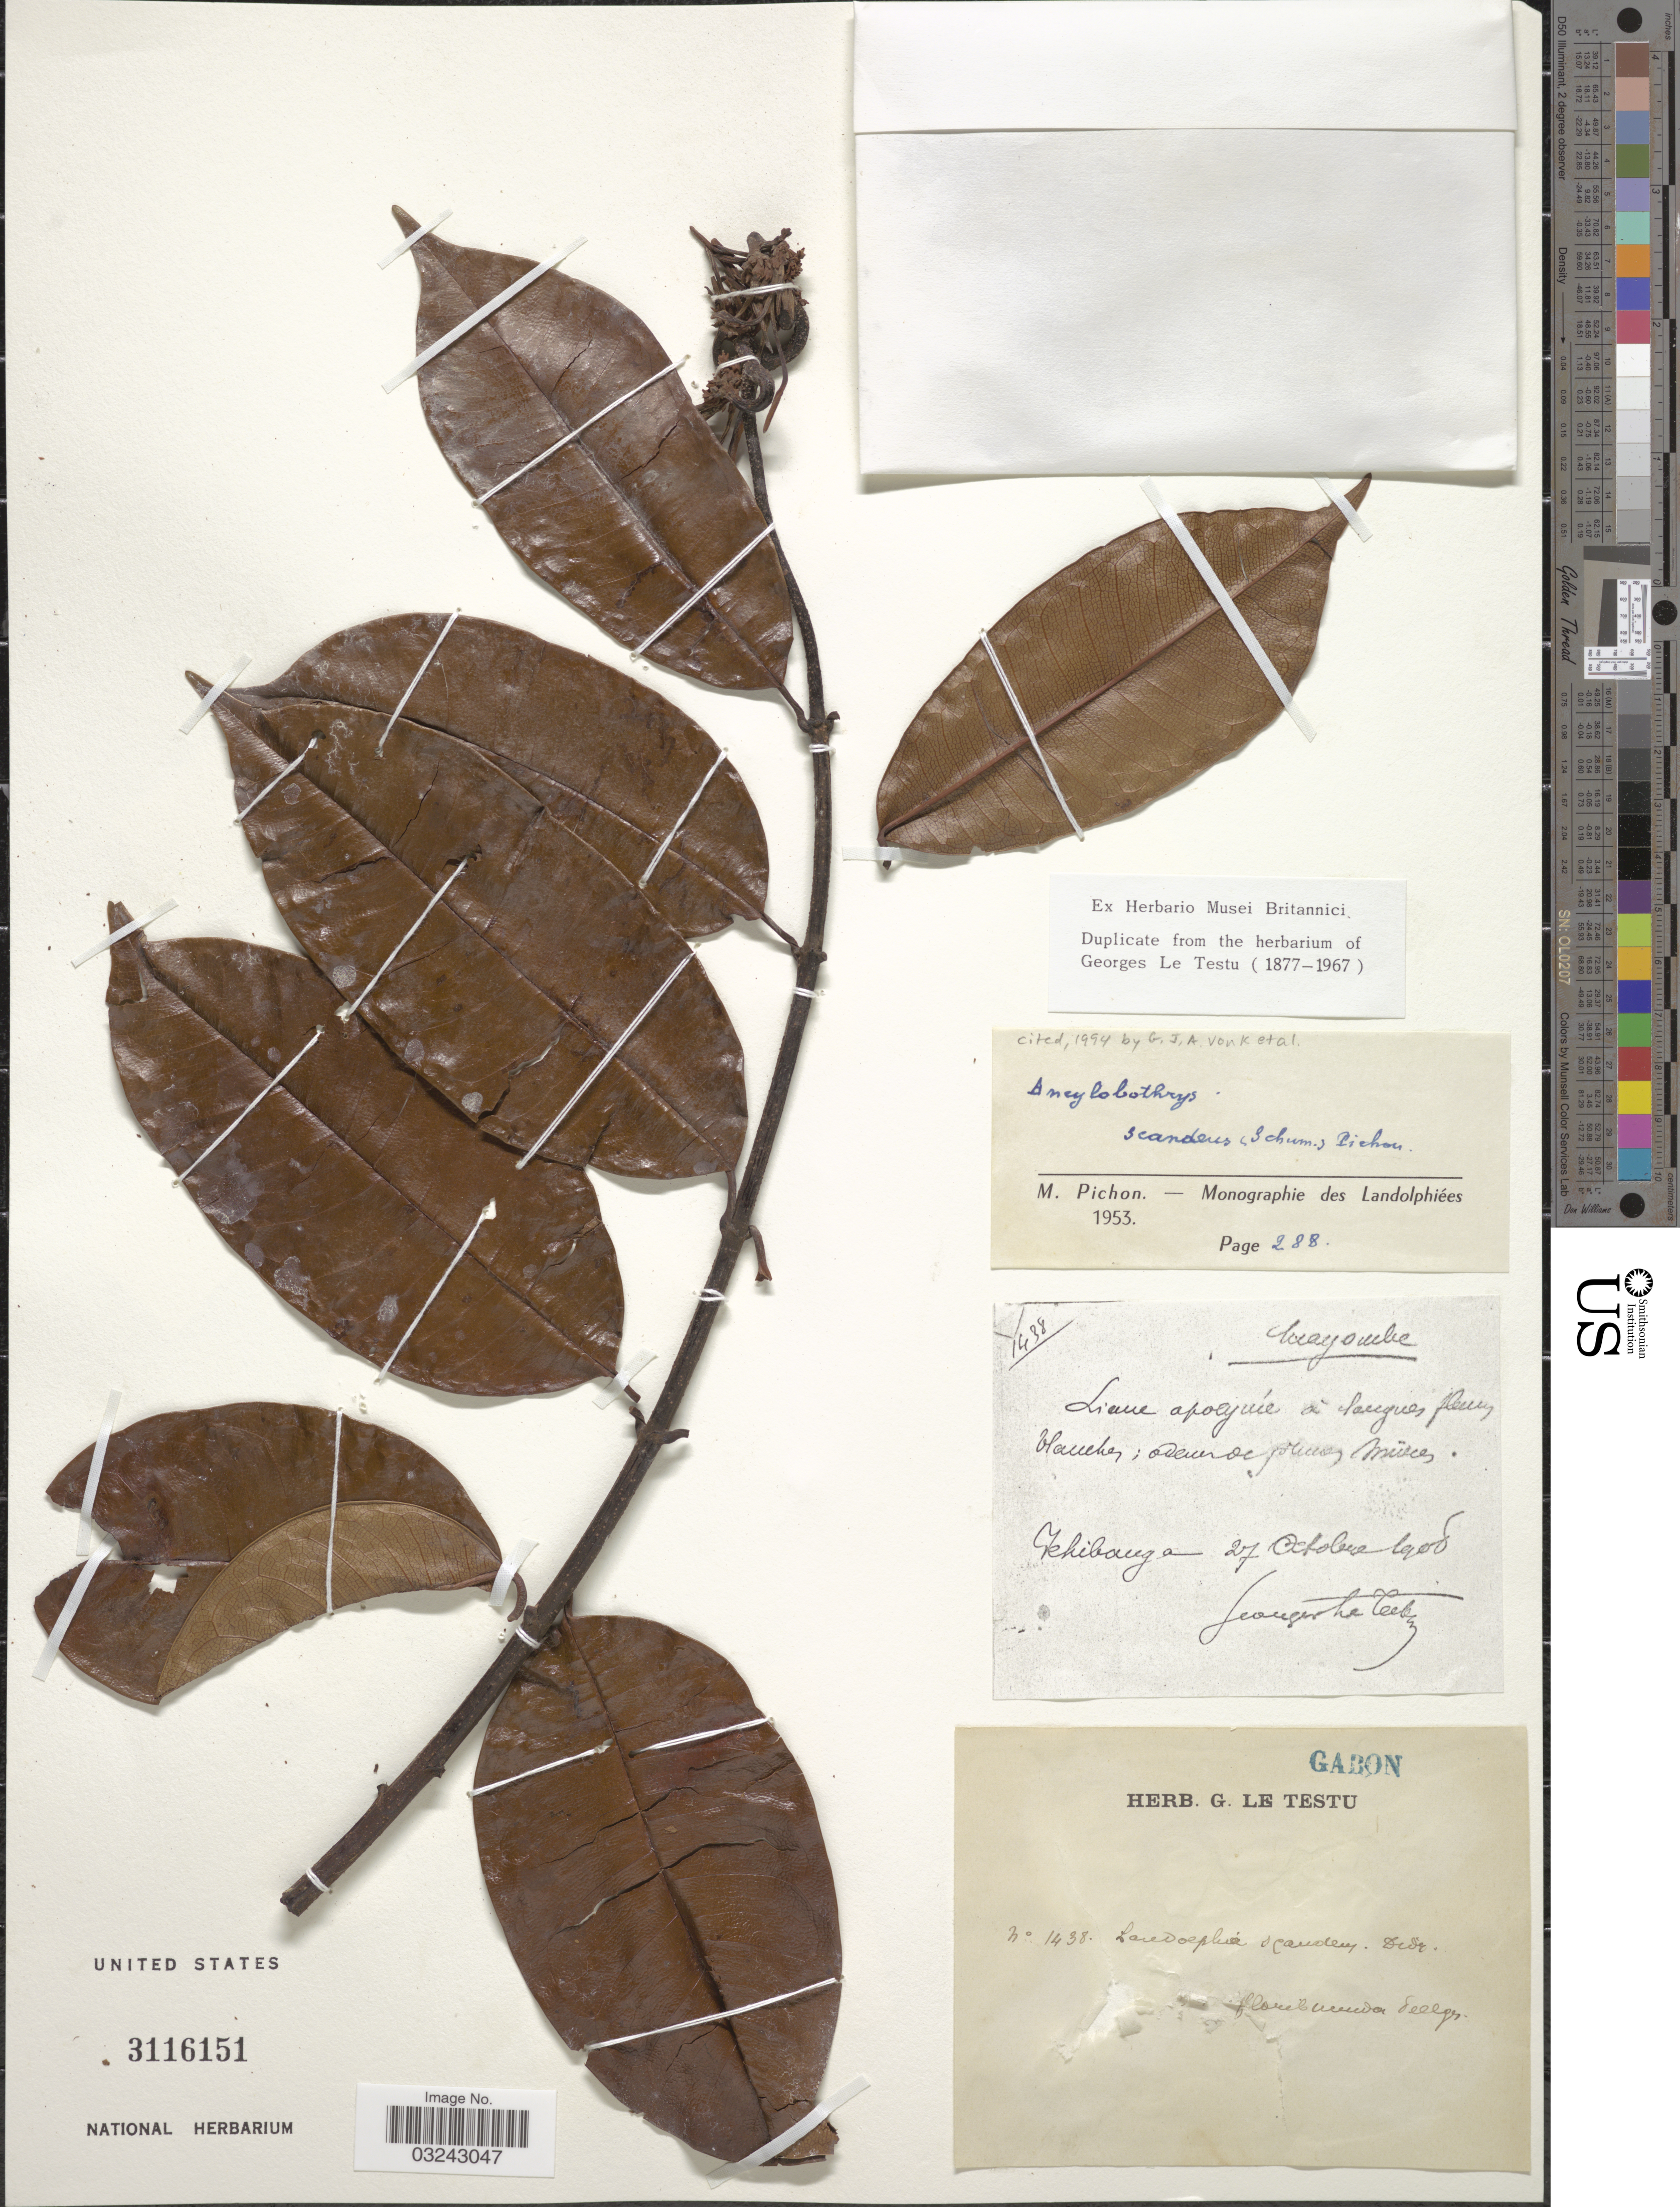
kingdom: Plantae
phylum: Tracheophyta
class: Magnoliopsida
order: Gentianales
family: Apocynaceae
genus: Ancylobothrys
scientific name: Ancylobothrys scandens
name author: (Schumach.) Pichon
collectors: G. Le Testu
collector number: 1438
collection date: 1900-10-27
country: Gabon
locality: Tchibanga.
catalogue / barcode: US 3116151